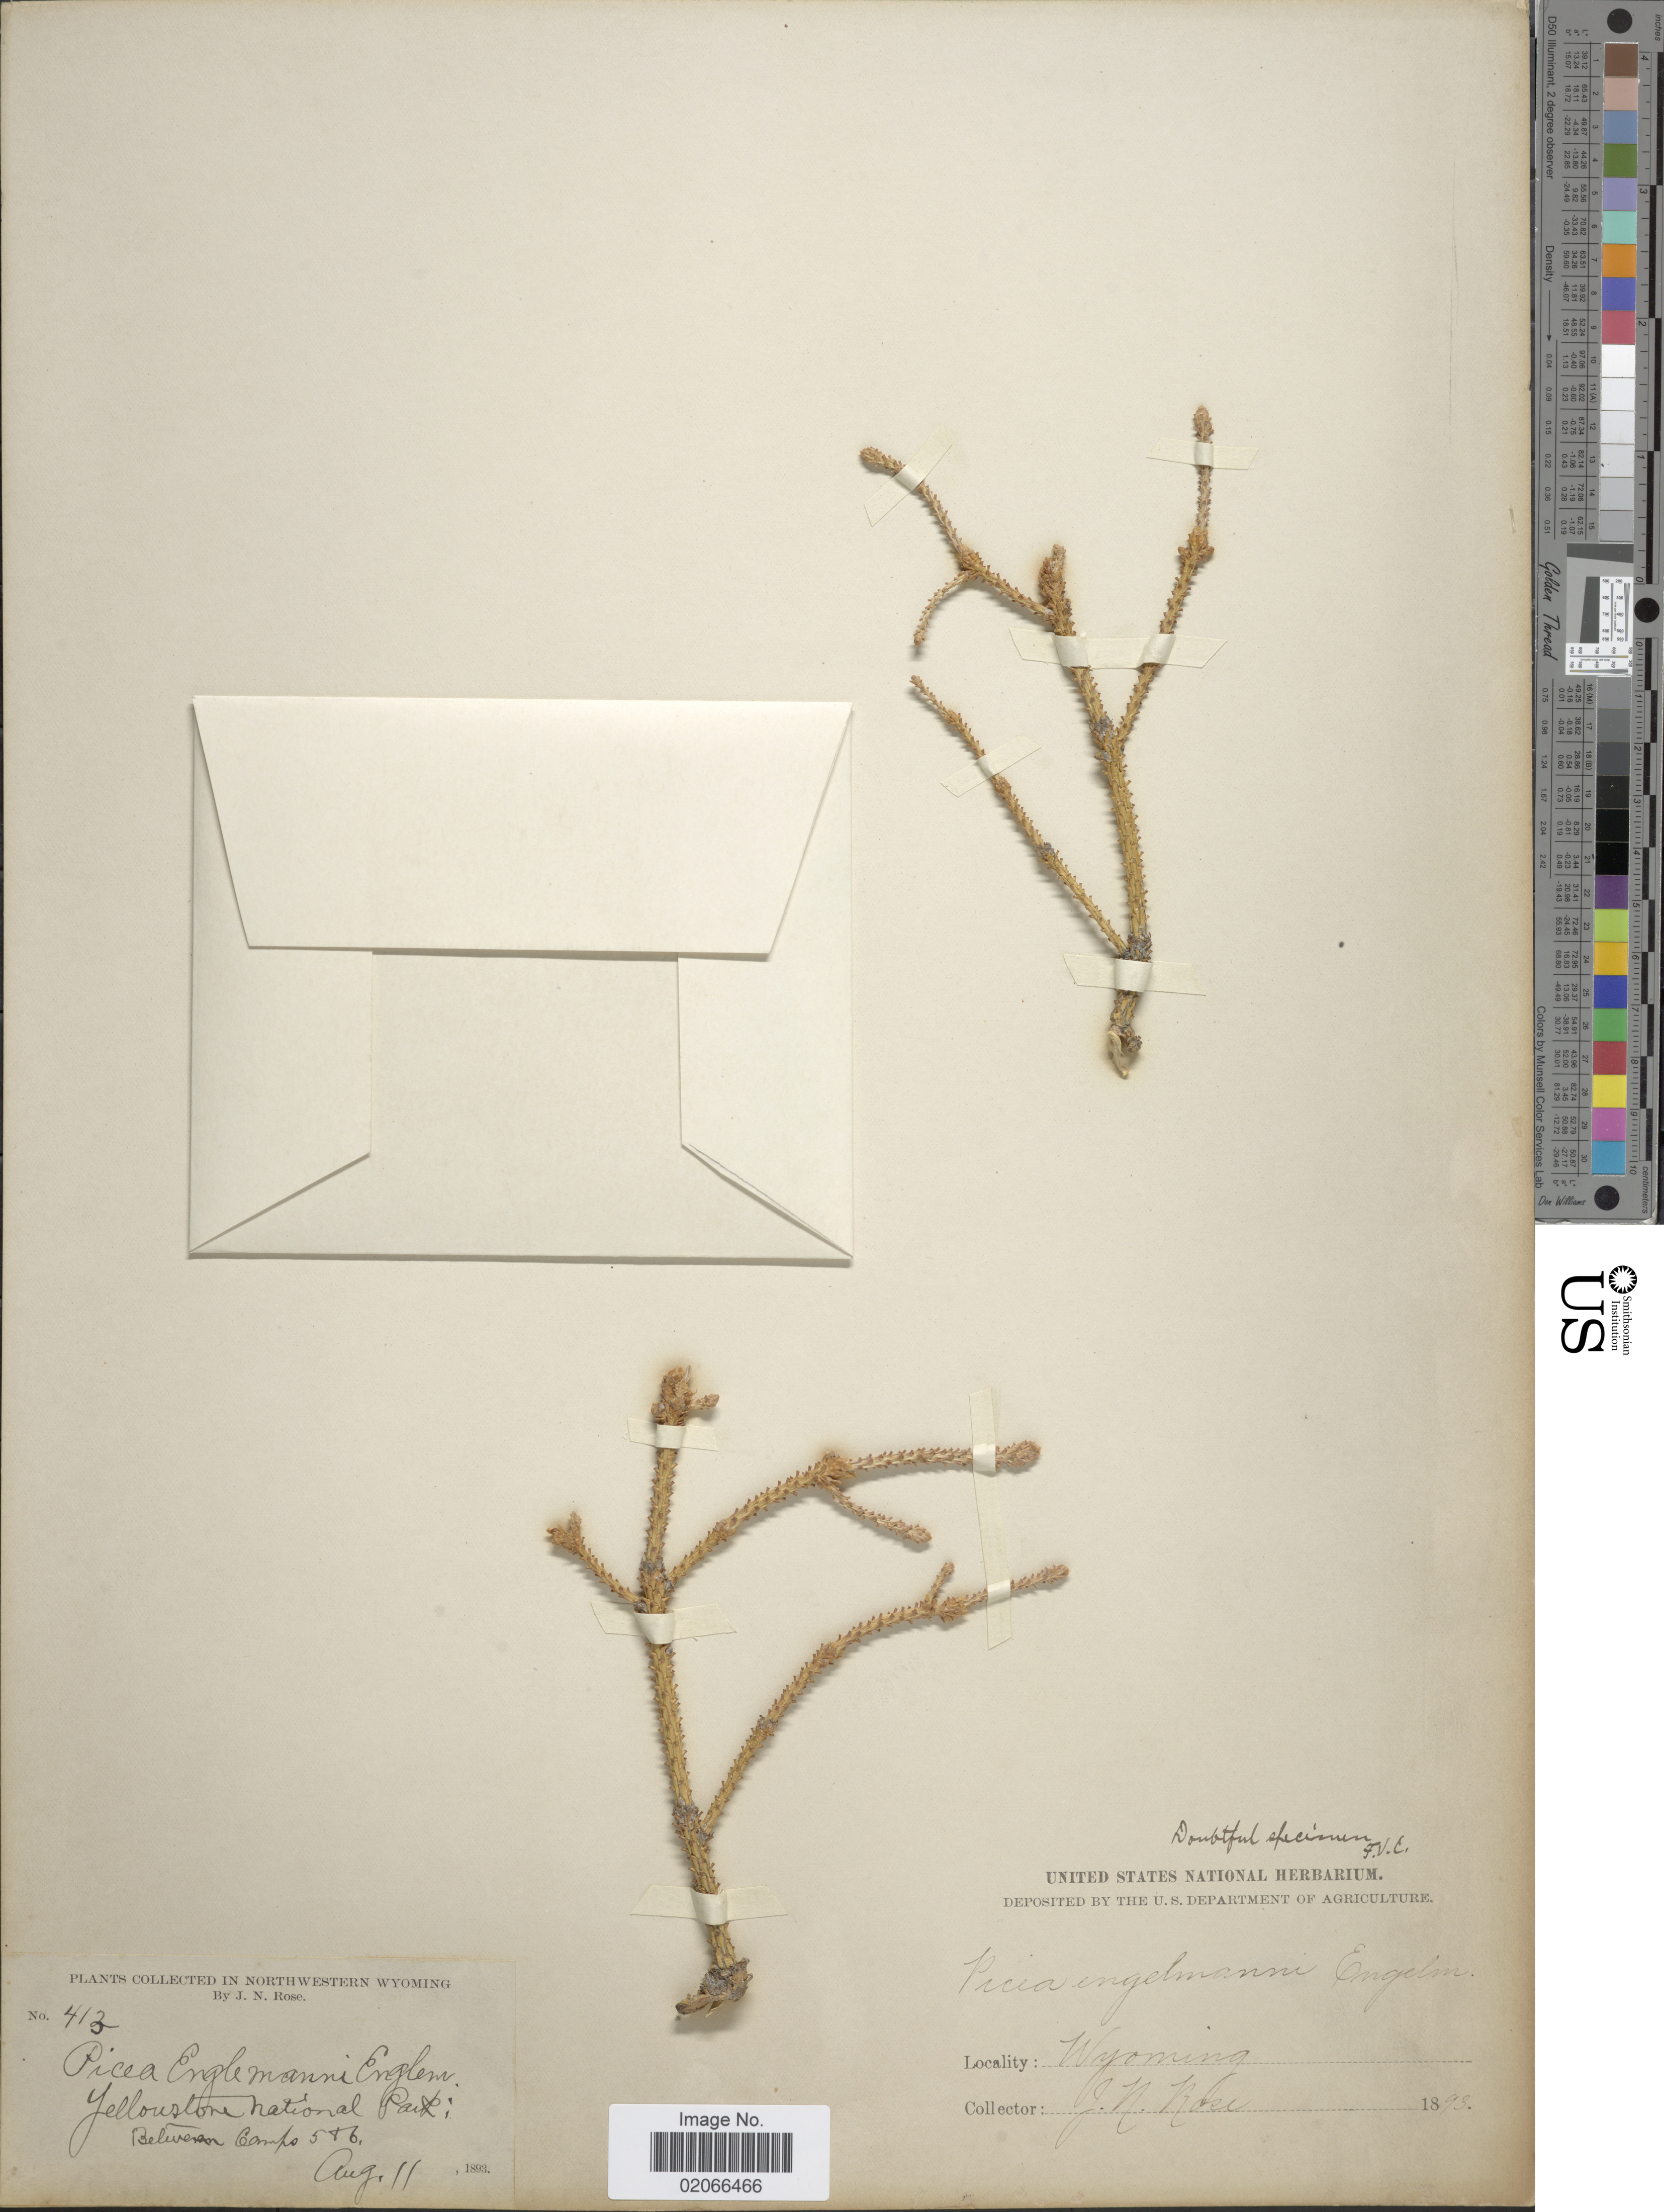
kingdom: Plantae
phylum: Tracheophyta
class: Pinopsida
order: Pinales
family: Pinaceae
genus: Picea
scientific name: Picea engelmannii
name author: Parry ex Engelm.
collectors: J. N. Rose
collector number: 413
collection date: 1893-08-11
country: United States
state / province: Wyoming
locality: Northwestern Wyoming, Yellowstone National Park, between Camps 5+6